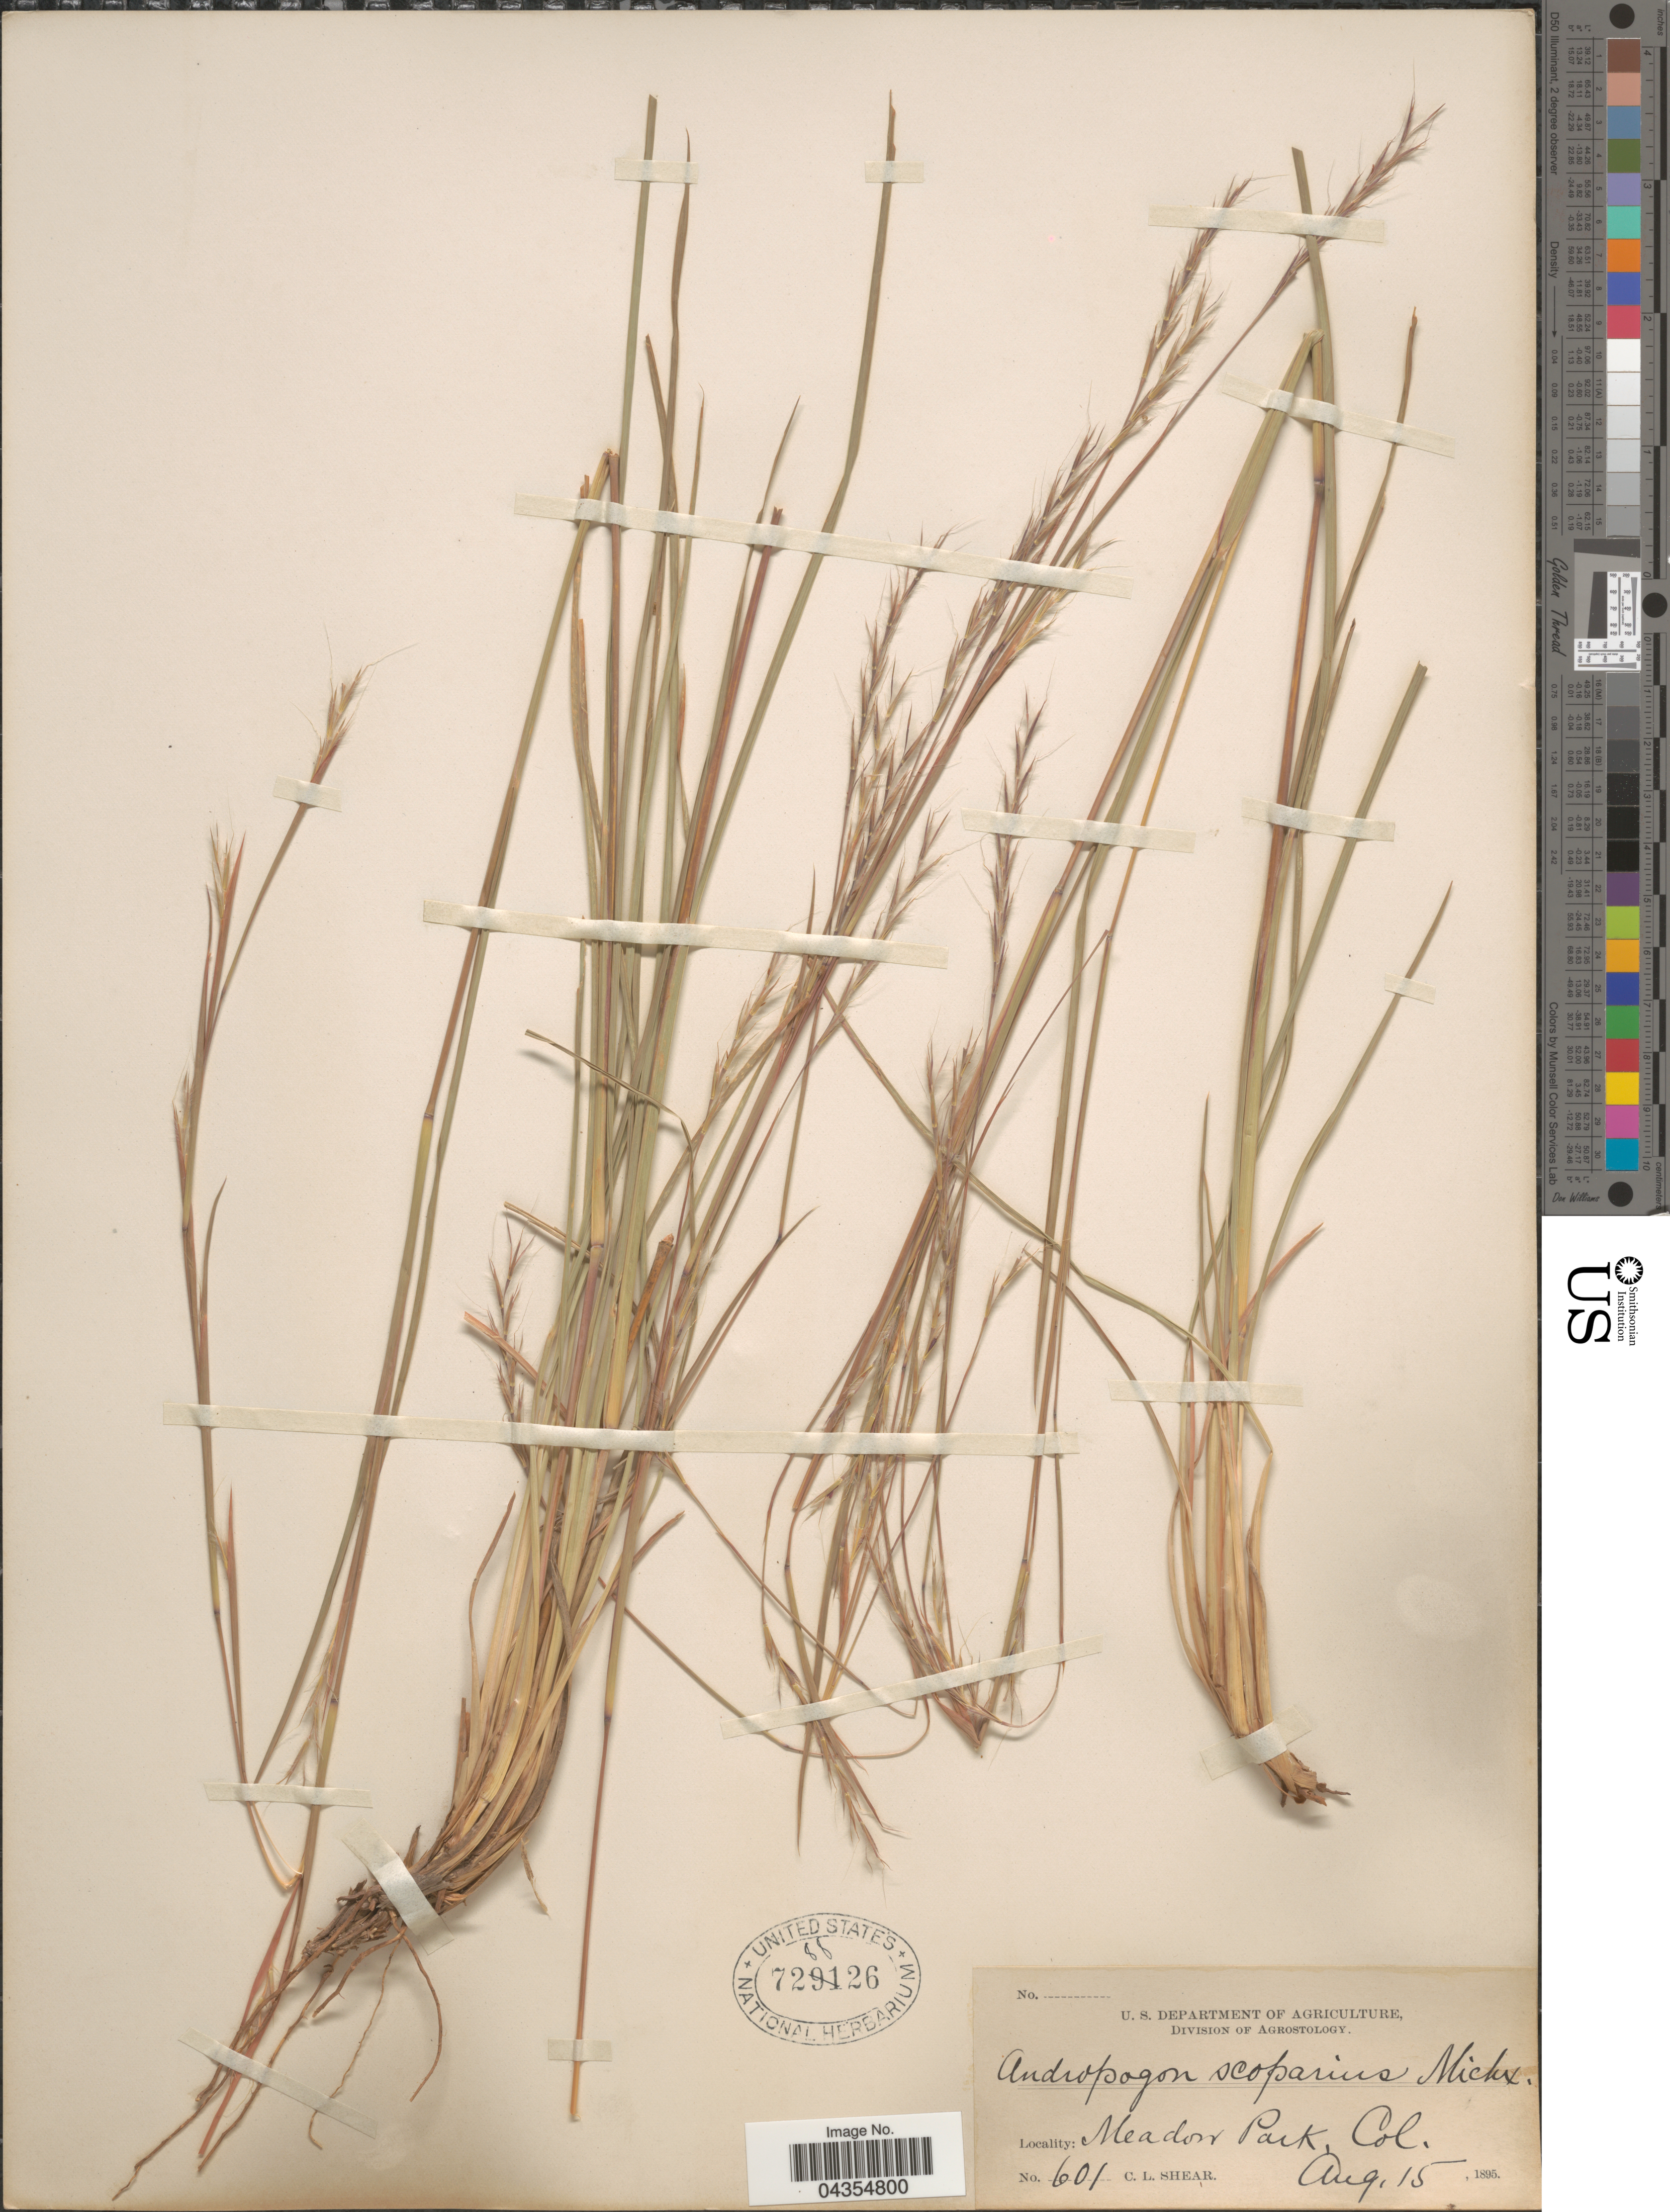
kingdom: Plantae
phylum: Tracheophyta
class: Liliopsida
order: Poales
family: Poaceae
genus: Schizachyrium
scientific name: Schizachyrium sanguineum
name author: (Retz.) Alston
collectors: C. L. Shear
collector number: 601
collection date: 1895-08-15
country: United States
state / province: Colorado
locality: Meadow Park.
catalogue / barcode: US 728826